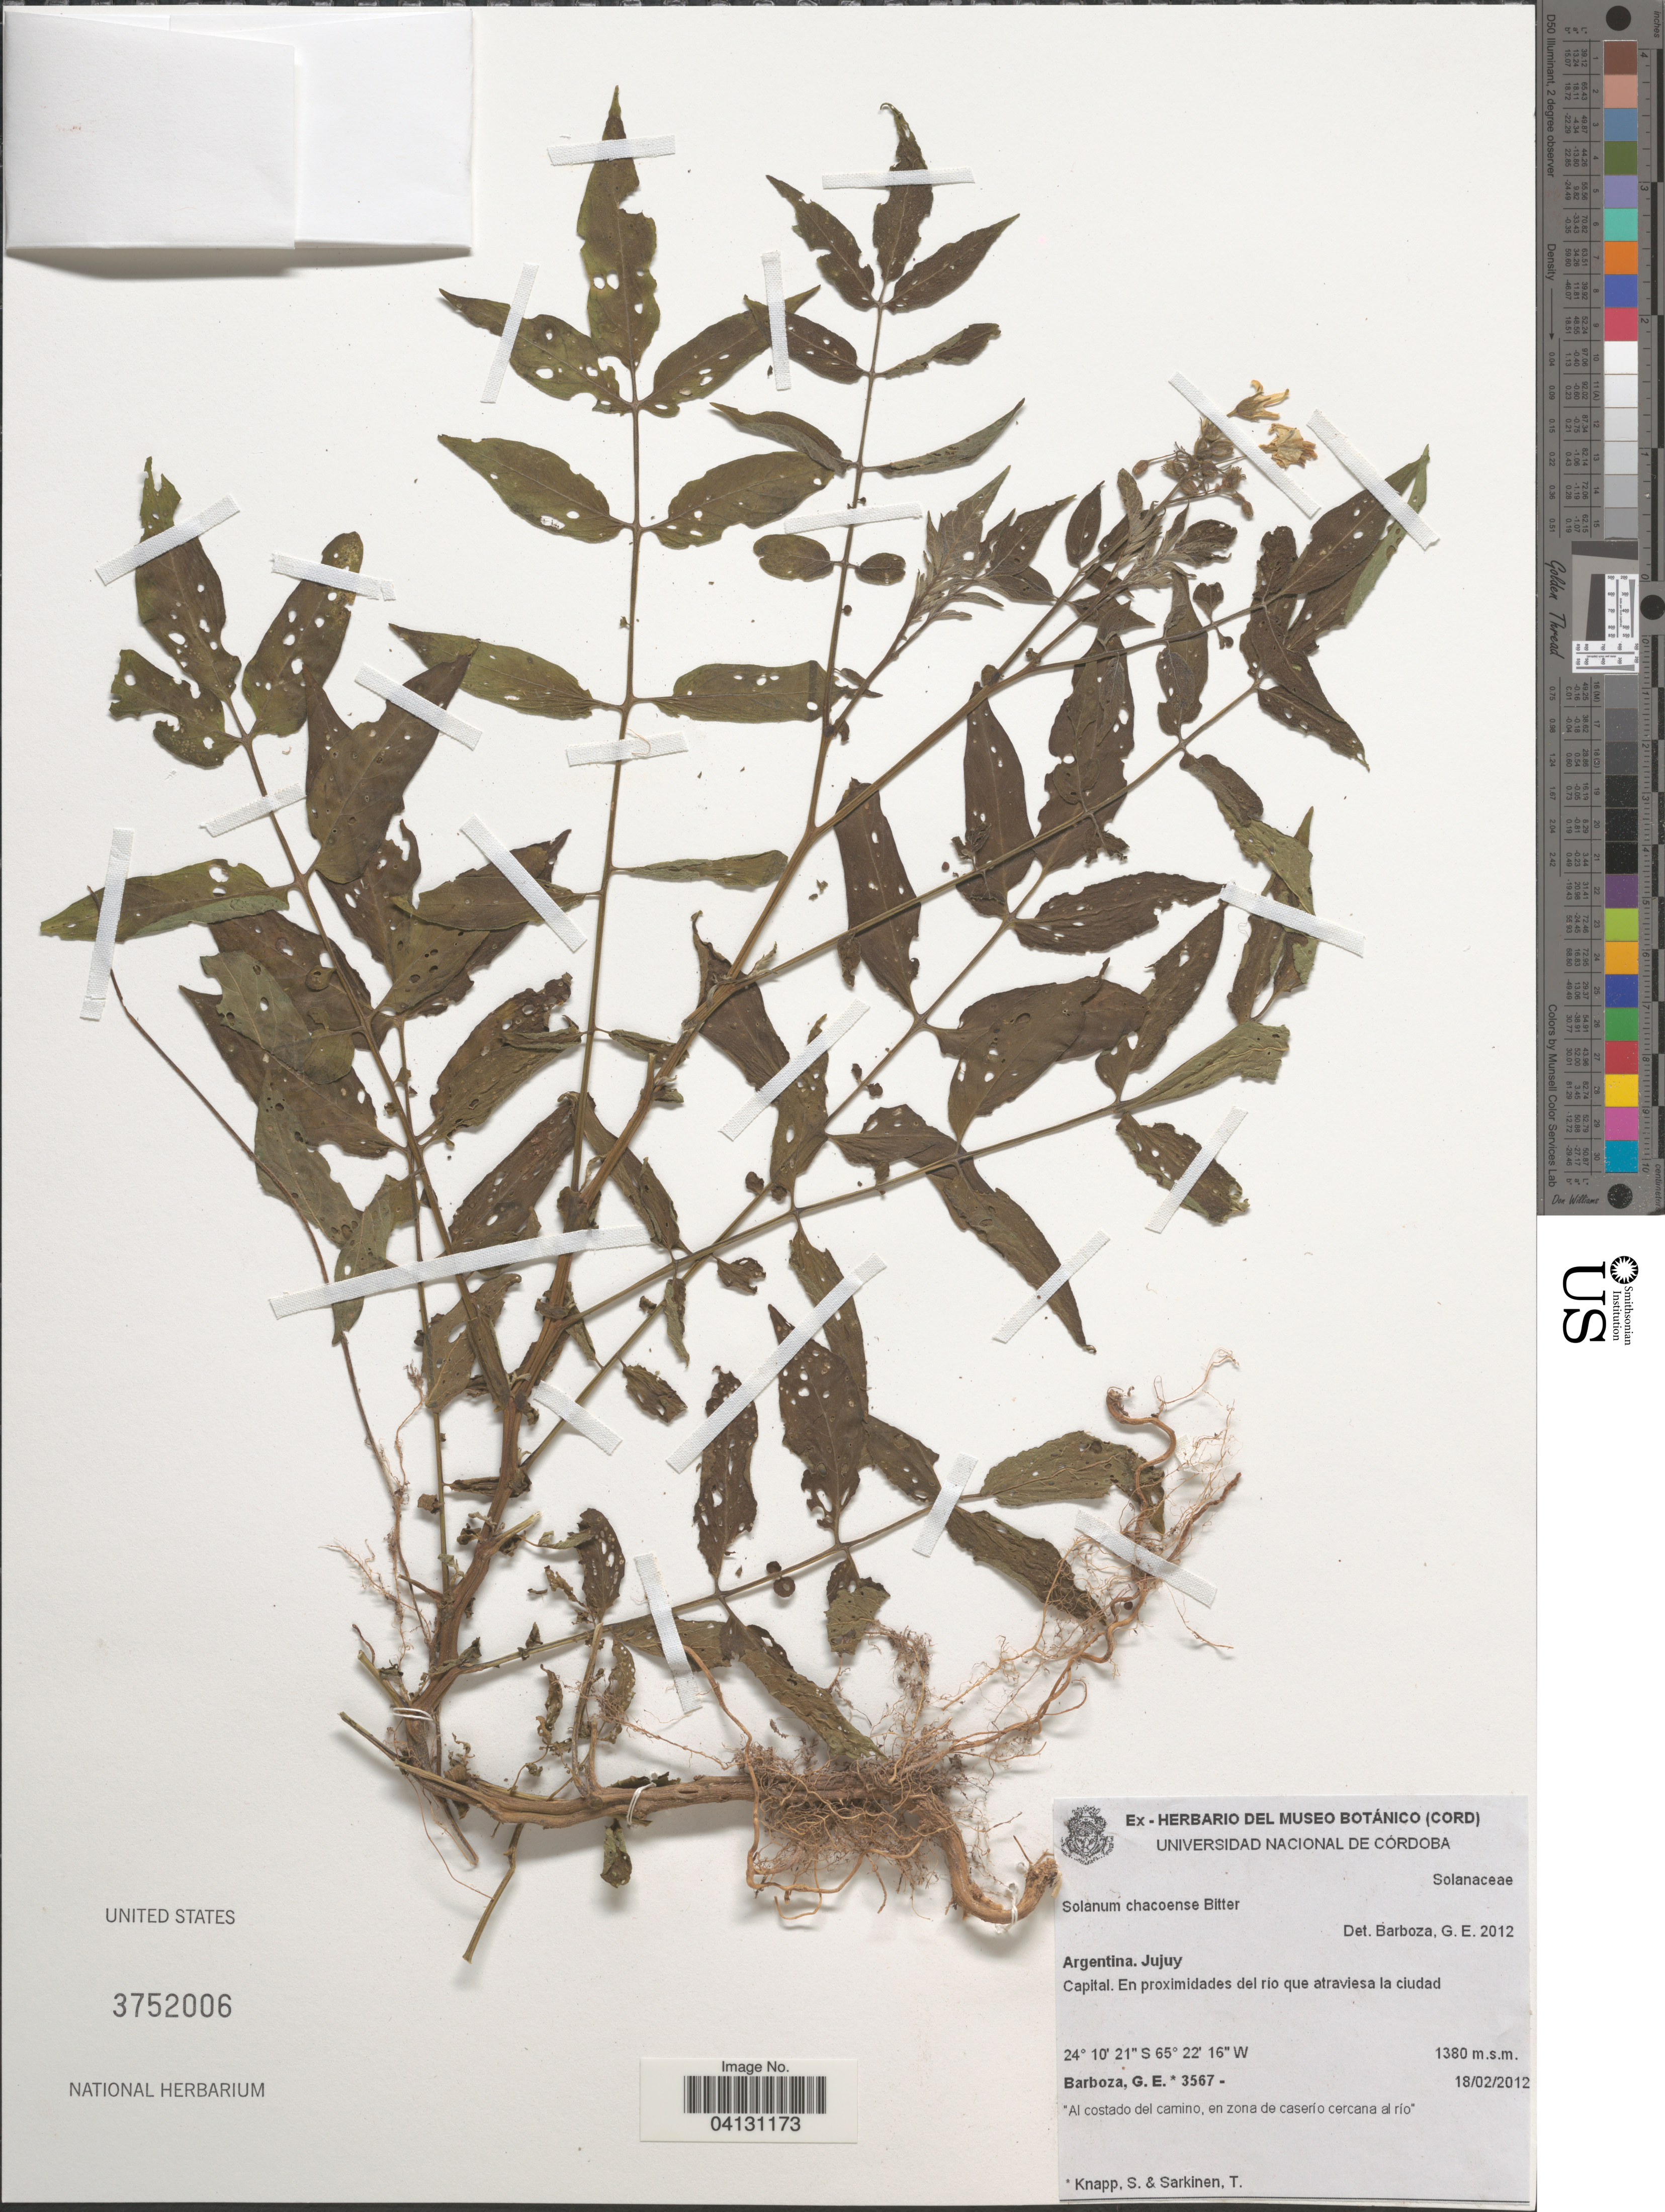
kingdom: Plantae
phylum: Tracheophyta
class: Magnoliopsida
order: Solanales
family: Solanaceae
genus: Solanum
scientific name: Solanum chacoense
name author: Bitt.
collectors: G. E. Barboza, S. Knapp & Särkinen, T.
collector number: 3567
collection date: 2012-02-18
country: Argentina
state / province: Jujuy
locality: Capital. En proximidades del rio que atraviesa la ciudad.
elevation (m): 1380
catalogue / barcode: US 3752006